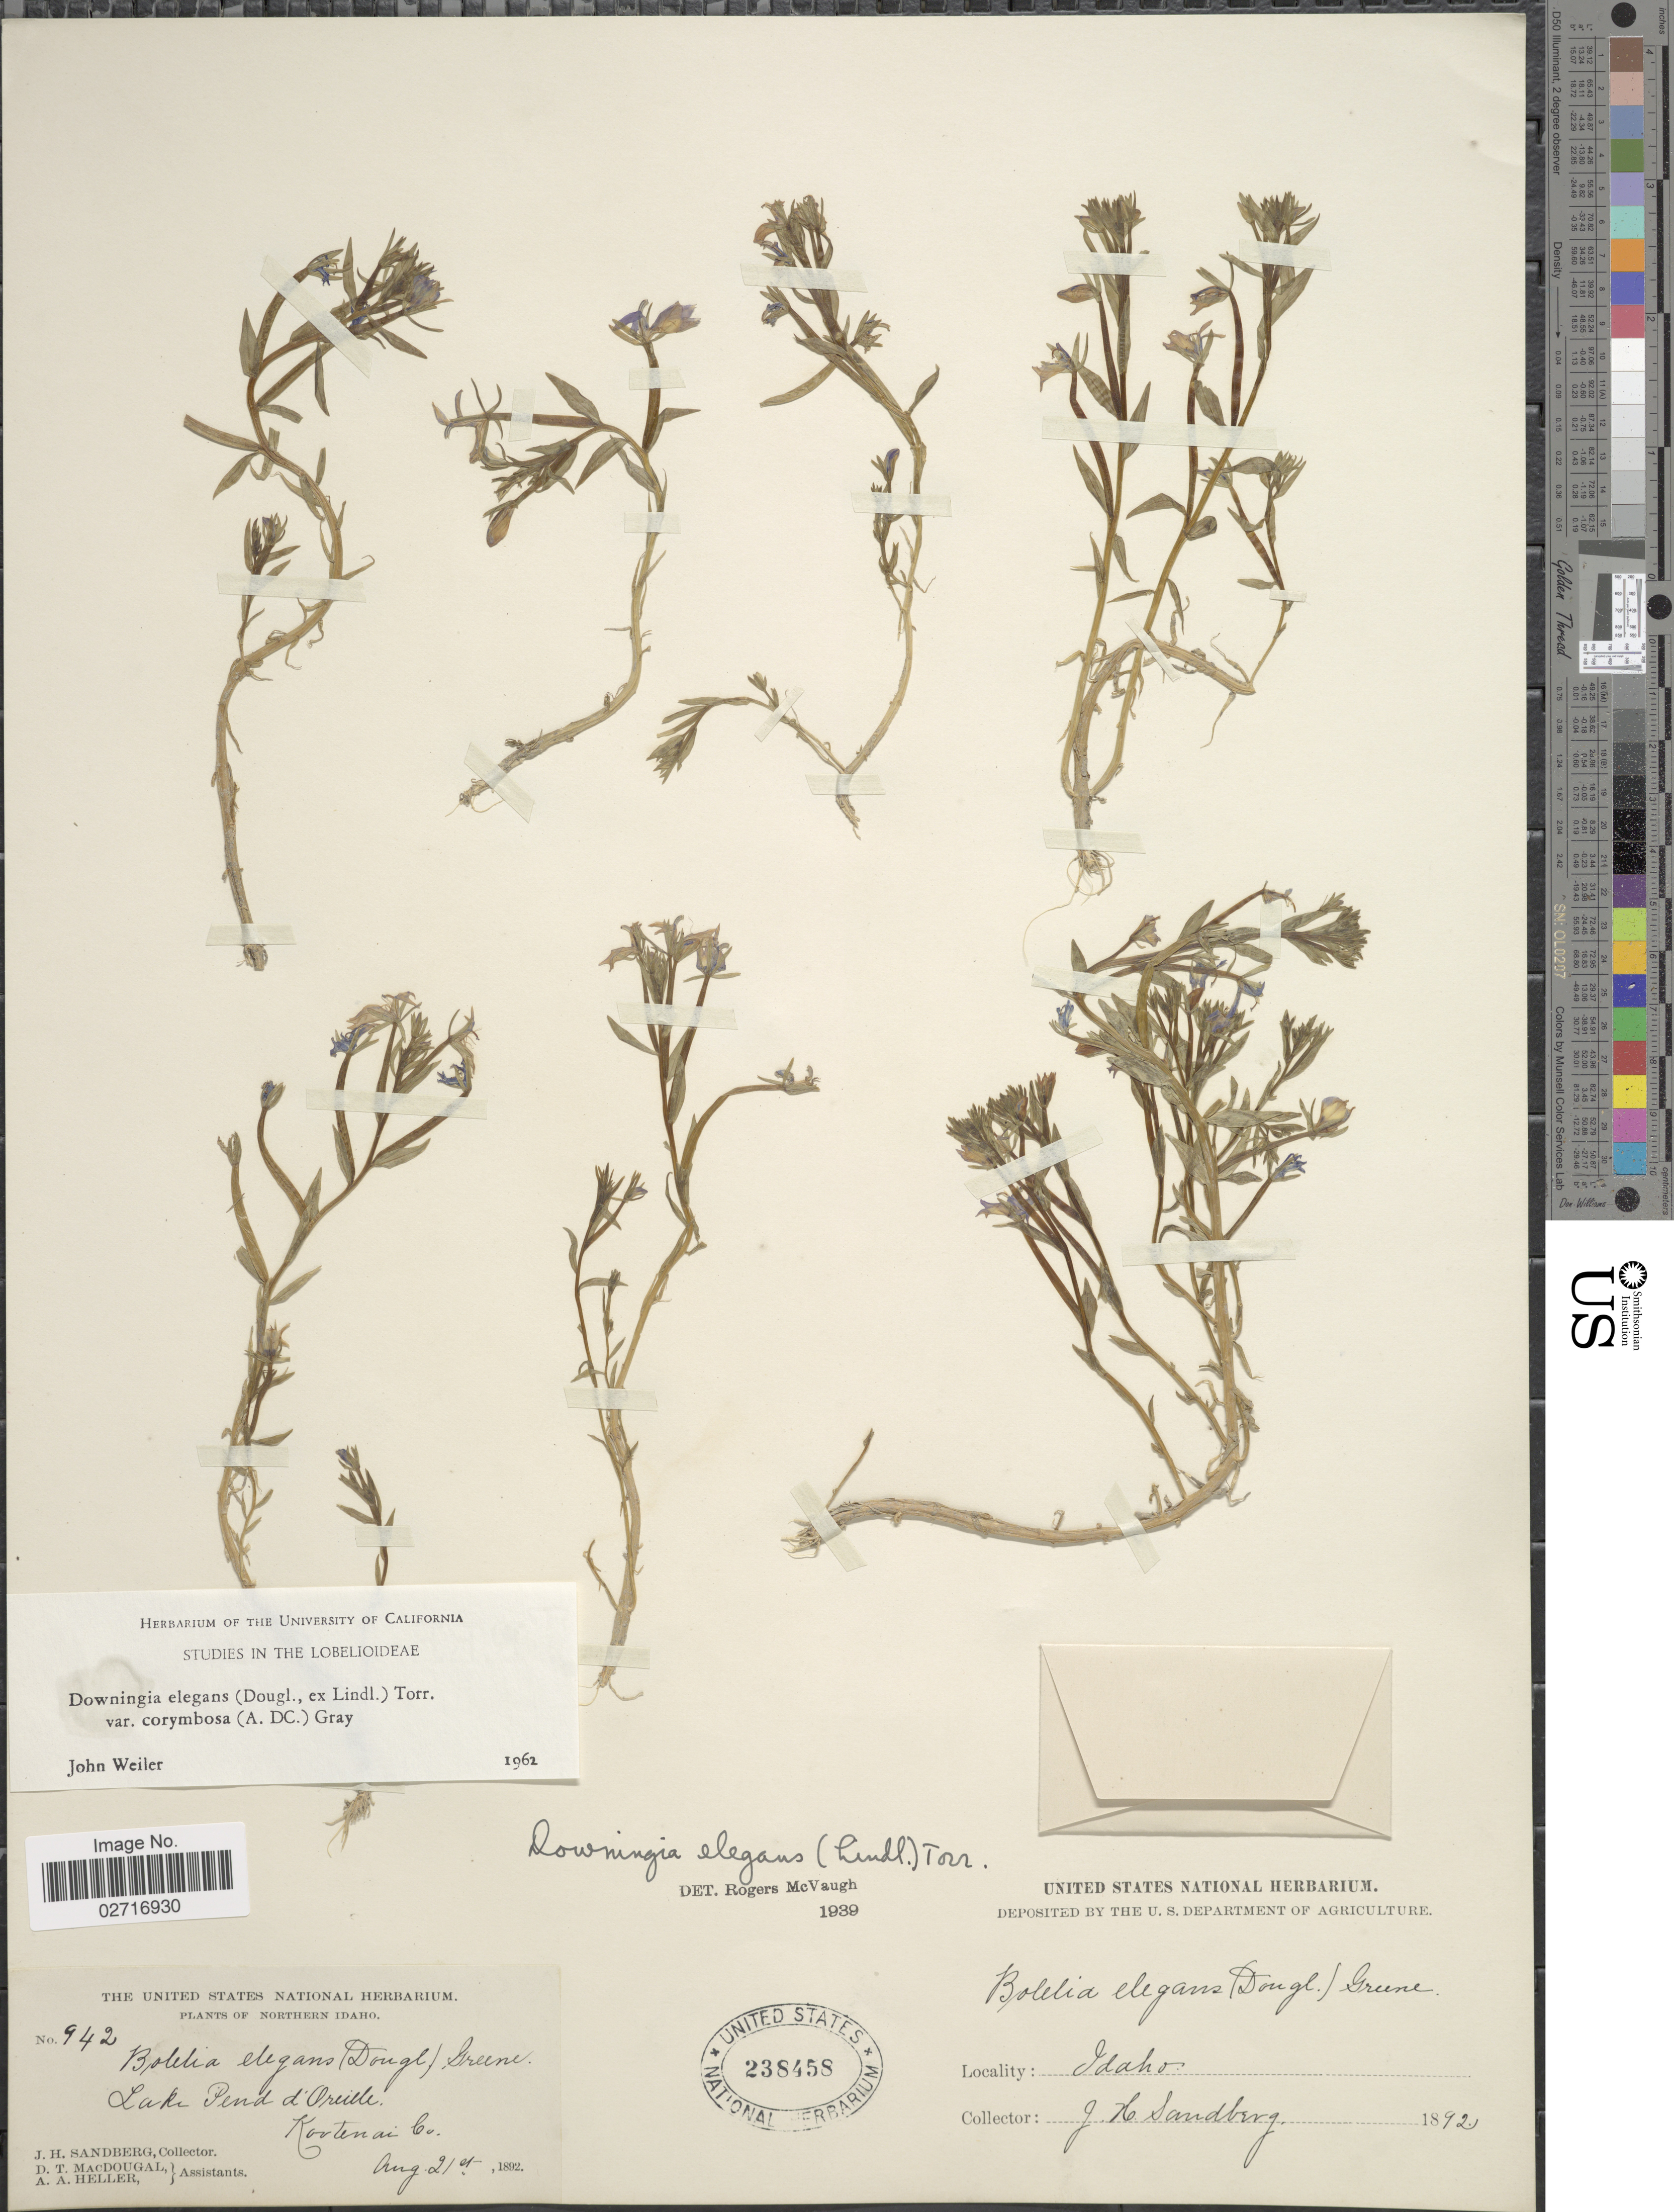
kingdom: Plantae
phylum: Tracheophyta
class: Magnoliopsida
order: Asterales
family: Campanulaceae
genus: Downingia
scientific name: Downingia elegans var. corymbosa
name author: (A. DC.) A. Gray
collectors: J. H. Sandberg, D. T. MacDougal & A. A. Heller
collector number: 942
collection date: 1892-08-21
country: United States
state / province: Idaho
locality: Northern Idaho. Lake Pend d'Oreille, Kootenai Co.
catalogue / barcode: US 238458